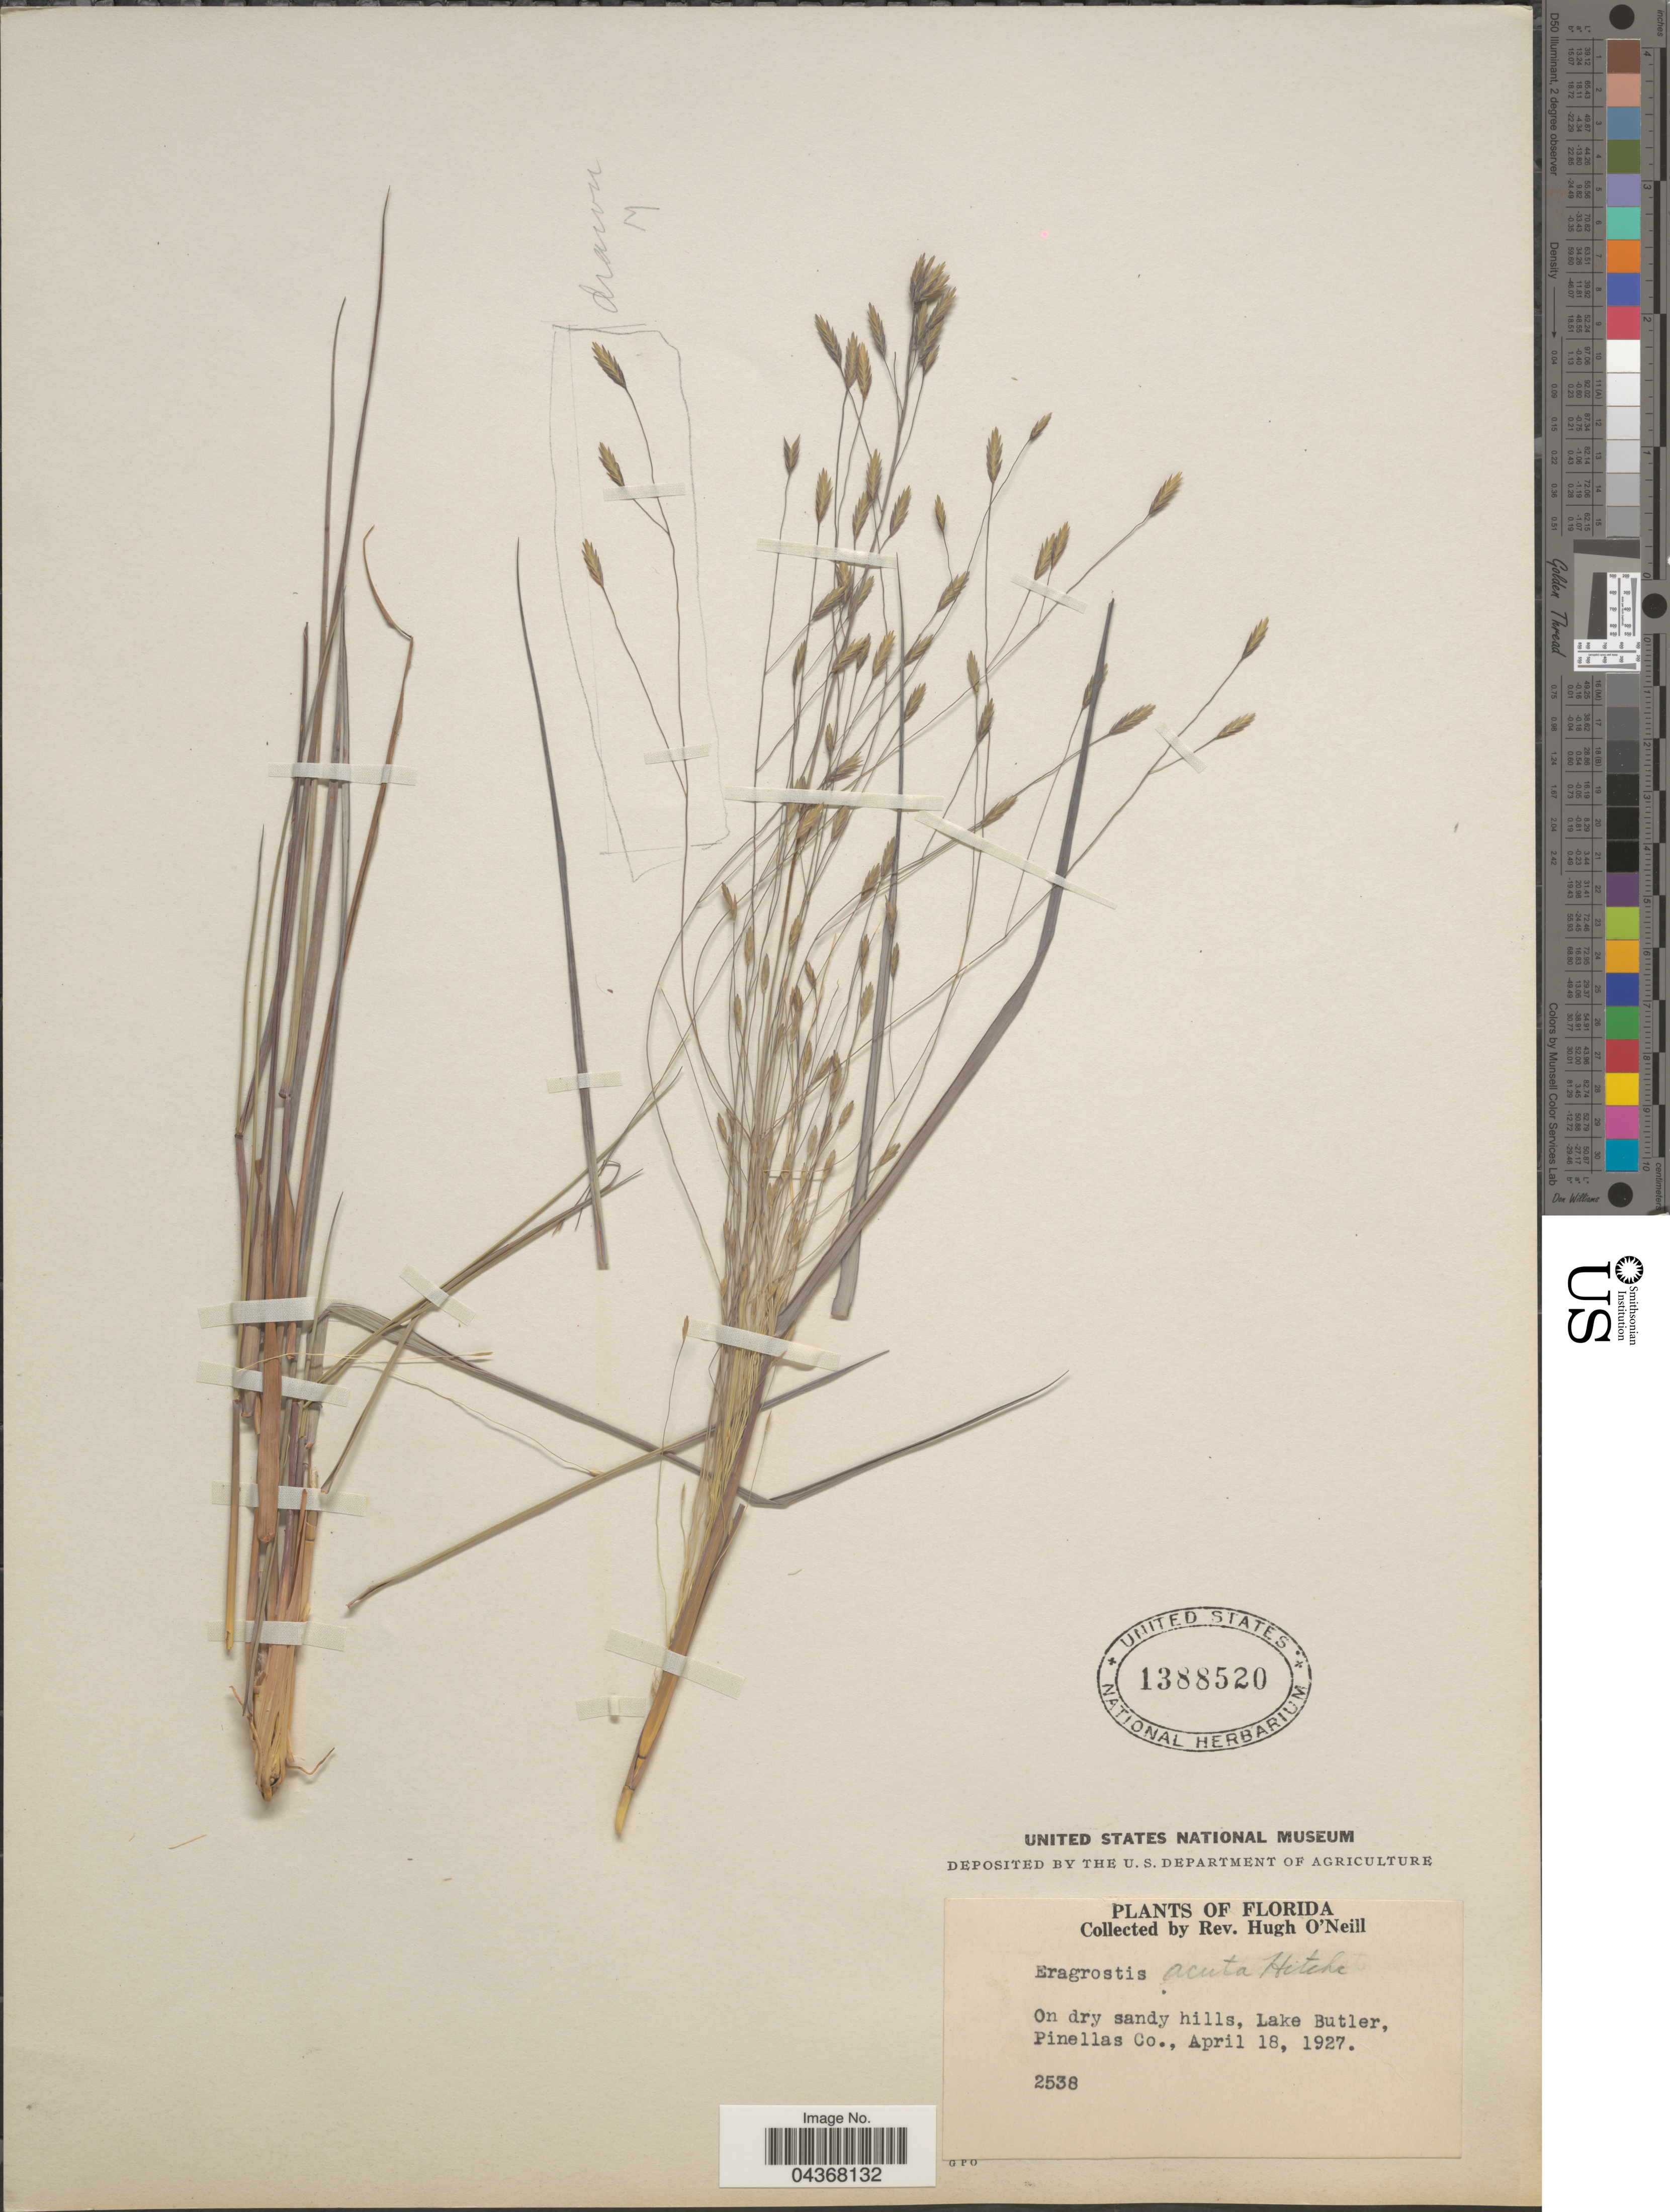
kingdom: Plantae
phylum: Tracheophyta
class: Liliopsida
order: Poales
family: Poaceae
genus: Eragrostis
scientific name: Eragrostis elliottii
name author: S. Watson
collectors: H. O'Neill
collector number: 2538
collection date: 1927-04-18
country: United States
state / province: Florida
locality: On dry sandy hills, Lake Butler, Pinellas Co.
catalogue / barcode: US 1388520